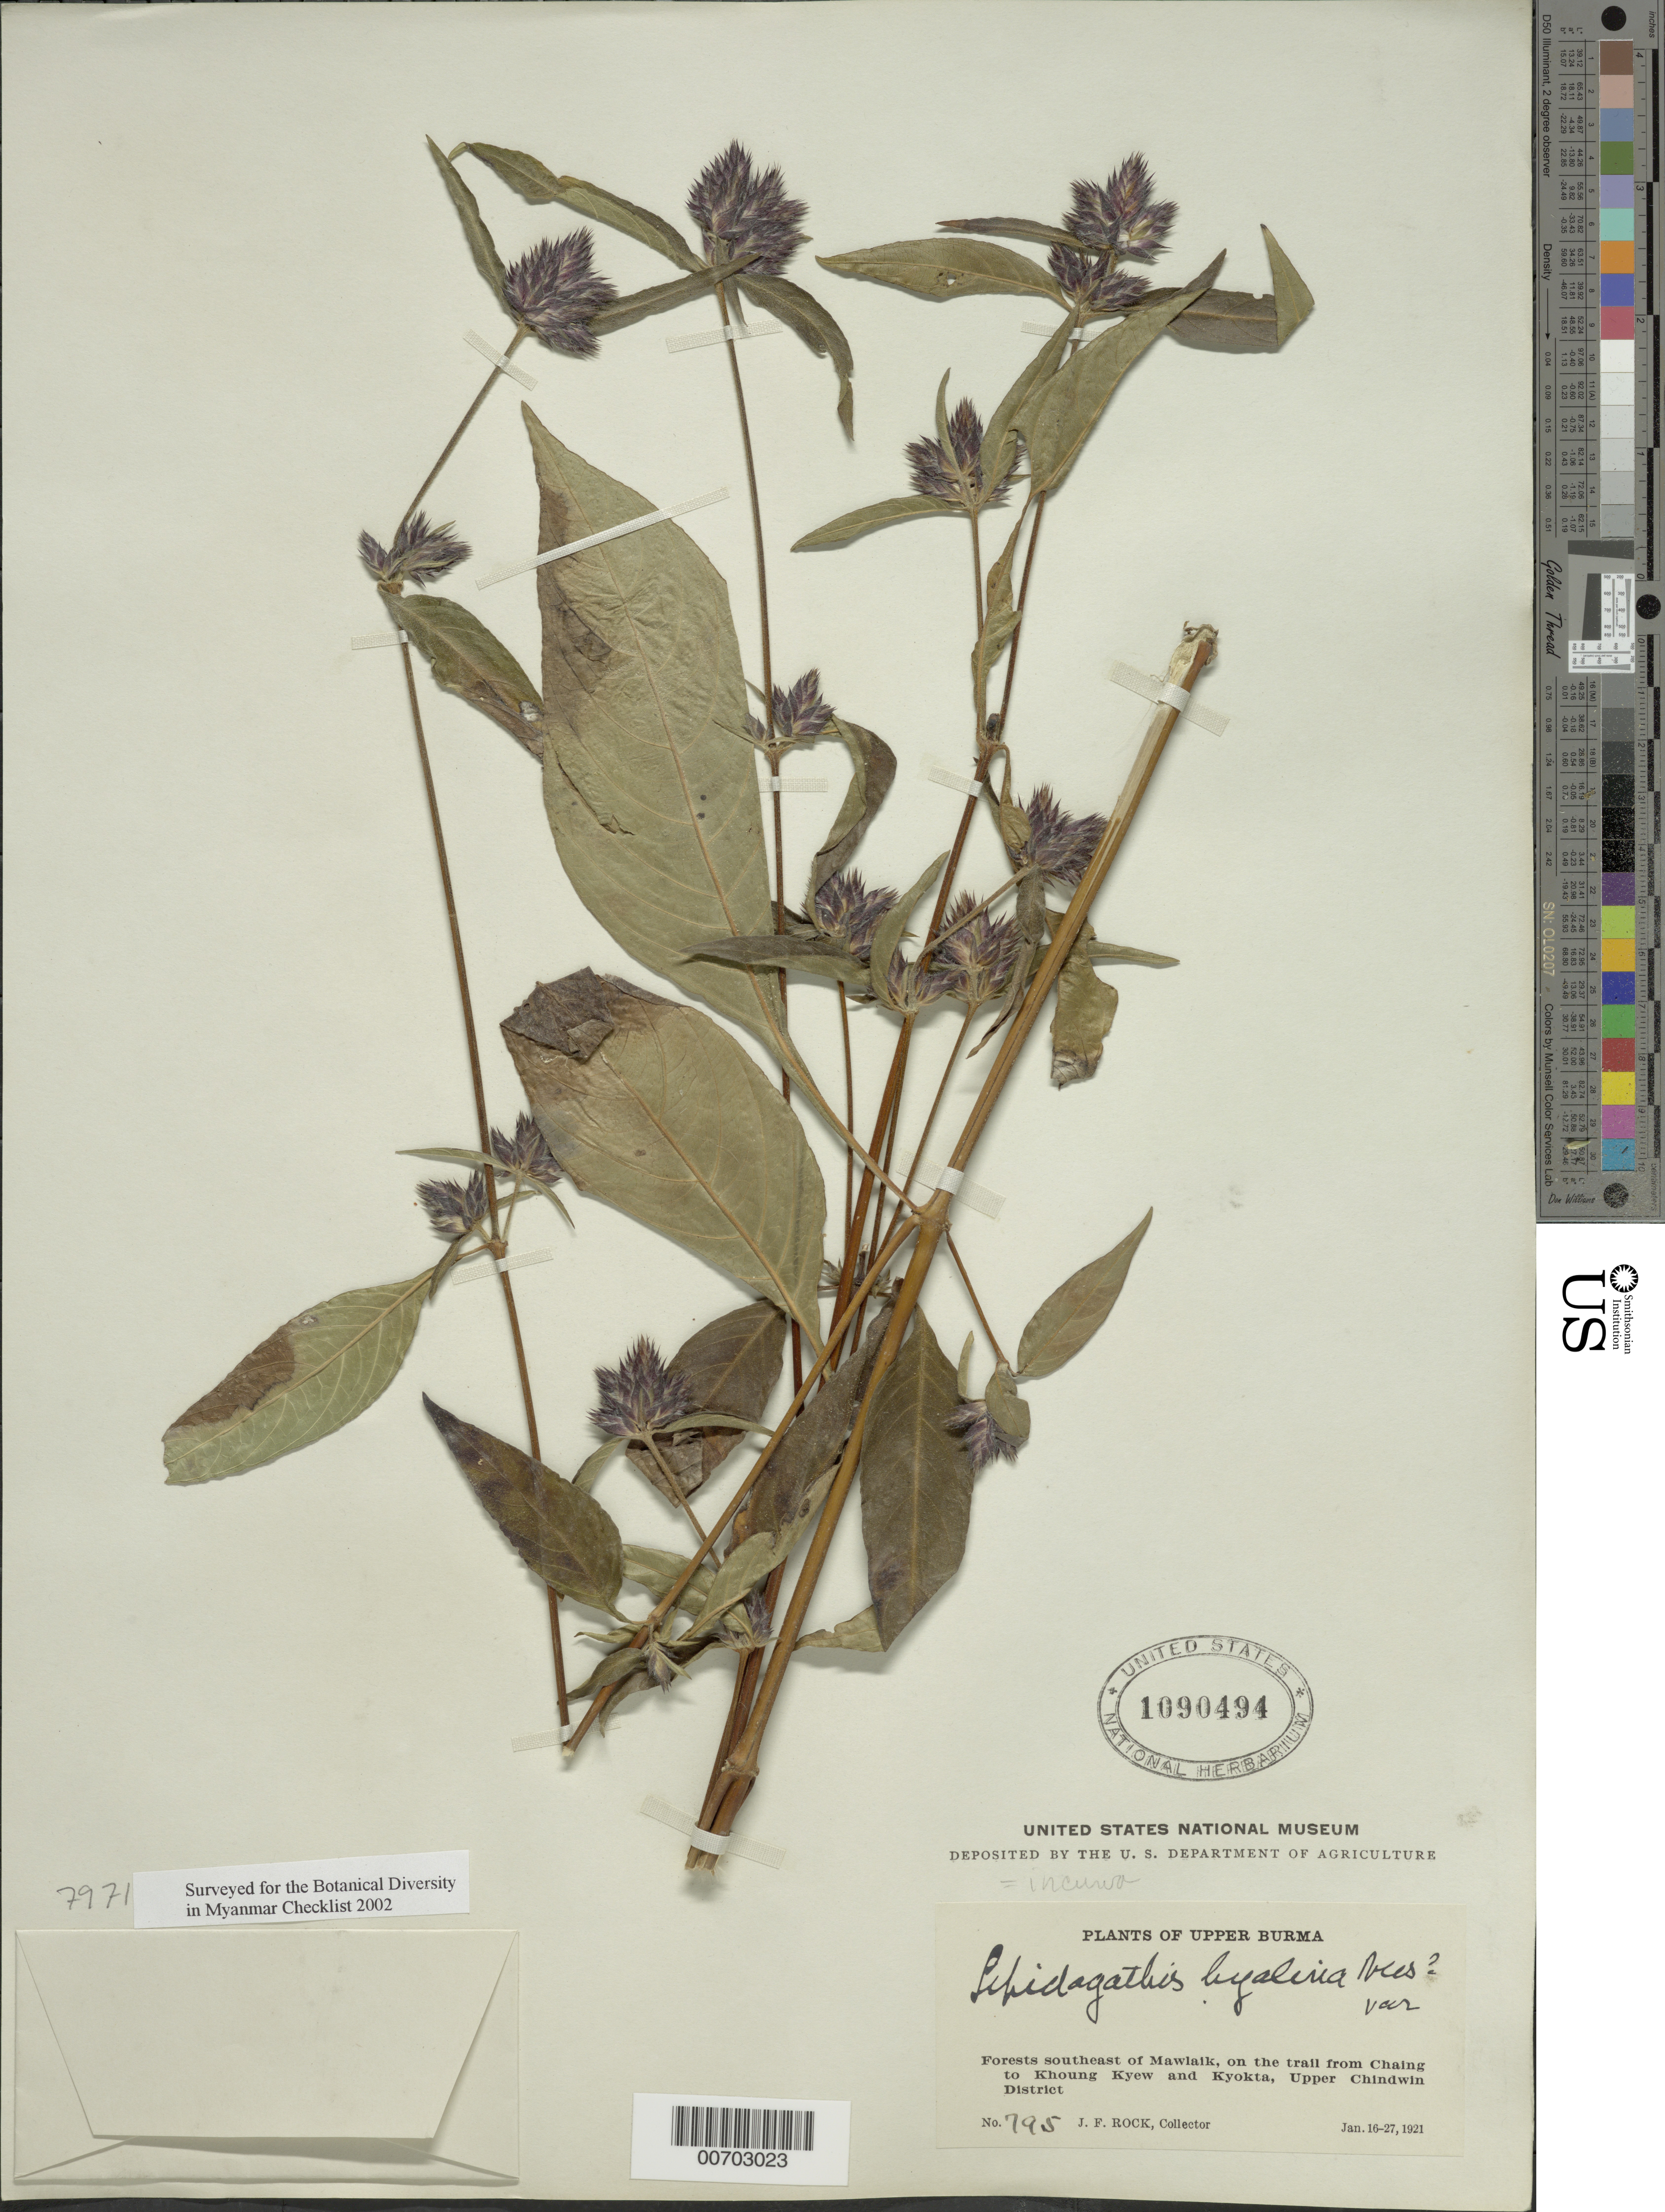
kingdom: Plantae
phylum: Tracheophyta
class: Magnoliopsida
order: Lamiales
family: Acanthaceae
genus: Lepidagathis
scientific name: Lepidagathis incurva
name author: Buch.-Ham. ex D. Don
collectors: J. F. Rock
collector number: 795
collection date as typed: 16 Jan 1921 to 27 Jan 1921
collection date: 1921-01-16/1921-01-27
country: Myanmar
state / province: Sagaing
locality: Upper Chindwin Dist., Mawlaik, trail from Chaing to Khoung Kyew & Kyokta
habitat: Forest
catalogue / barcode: US 1090494